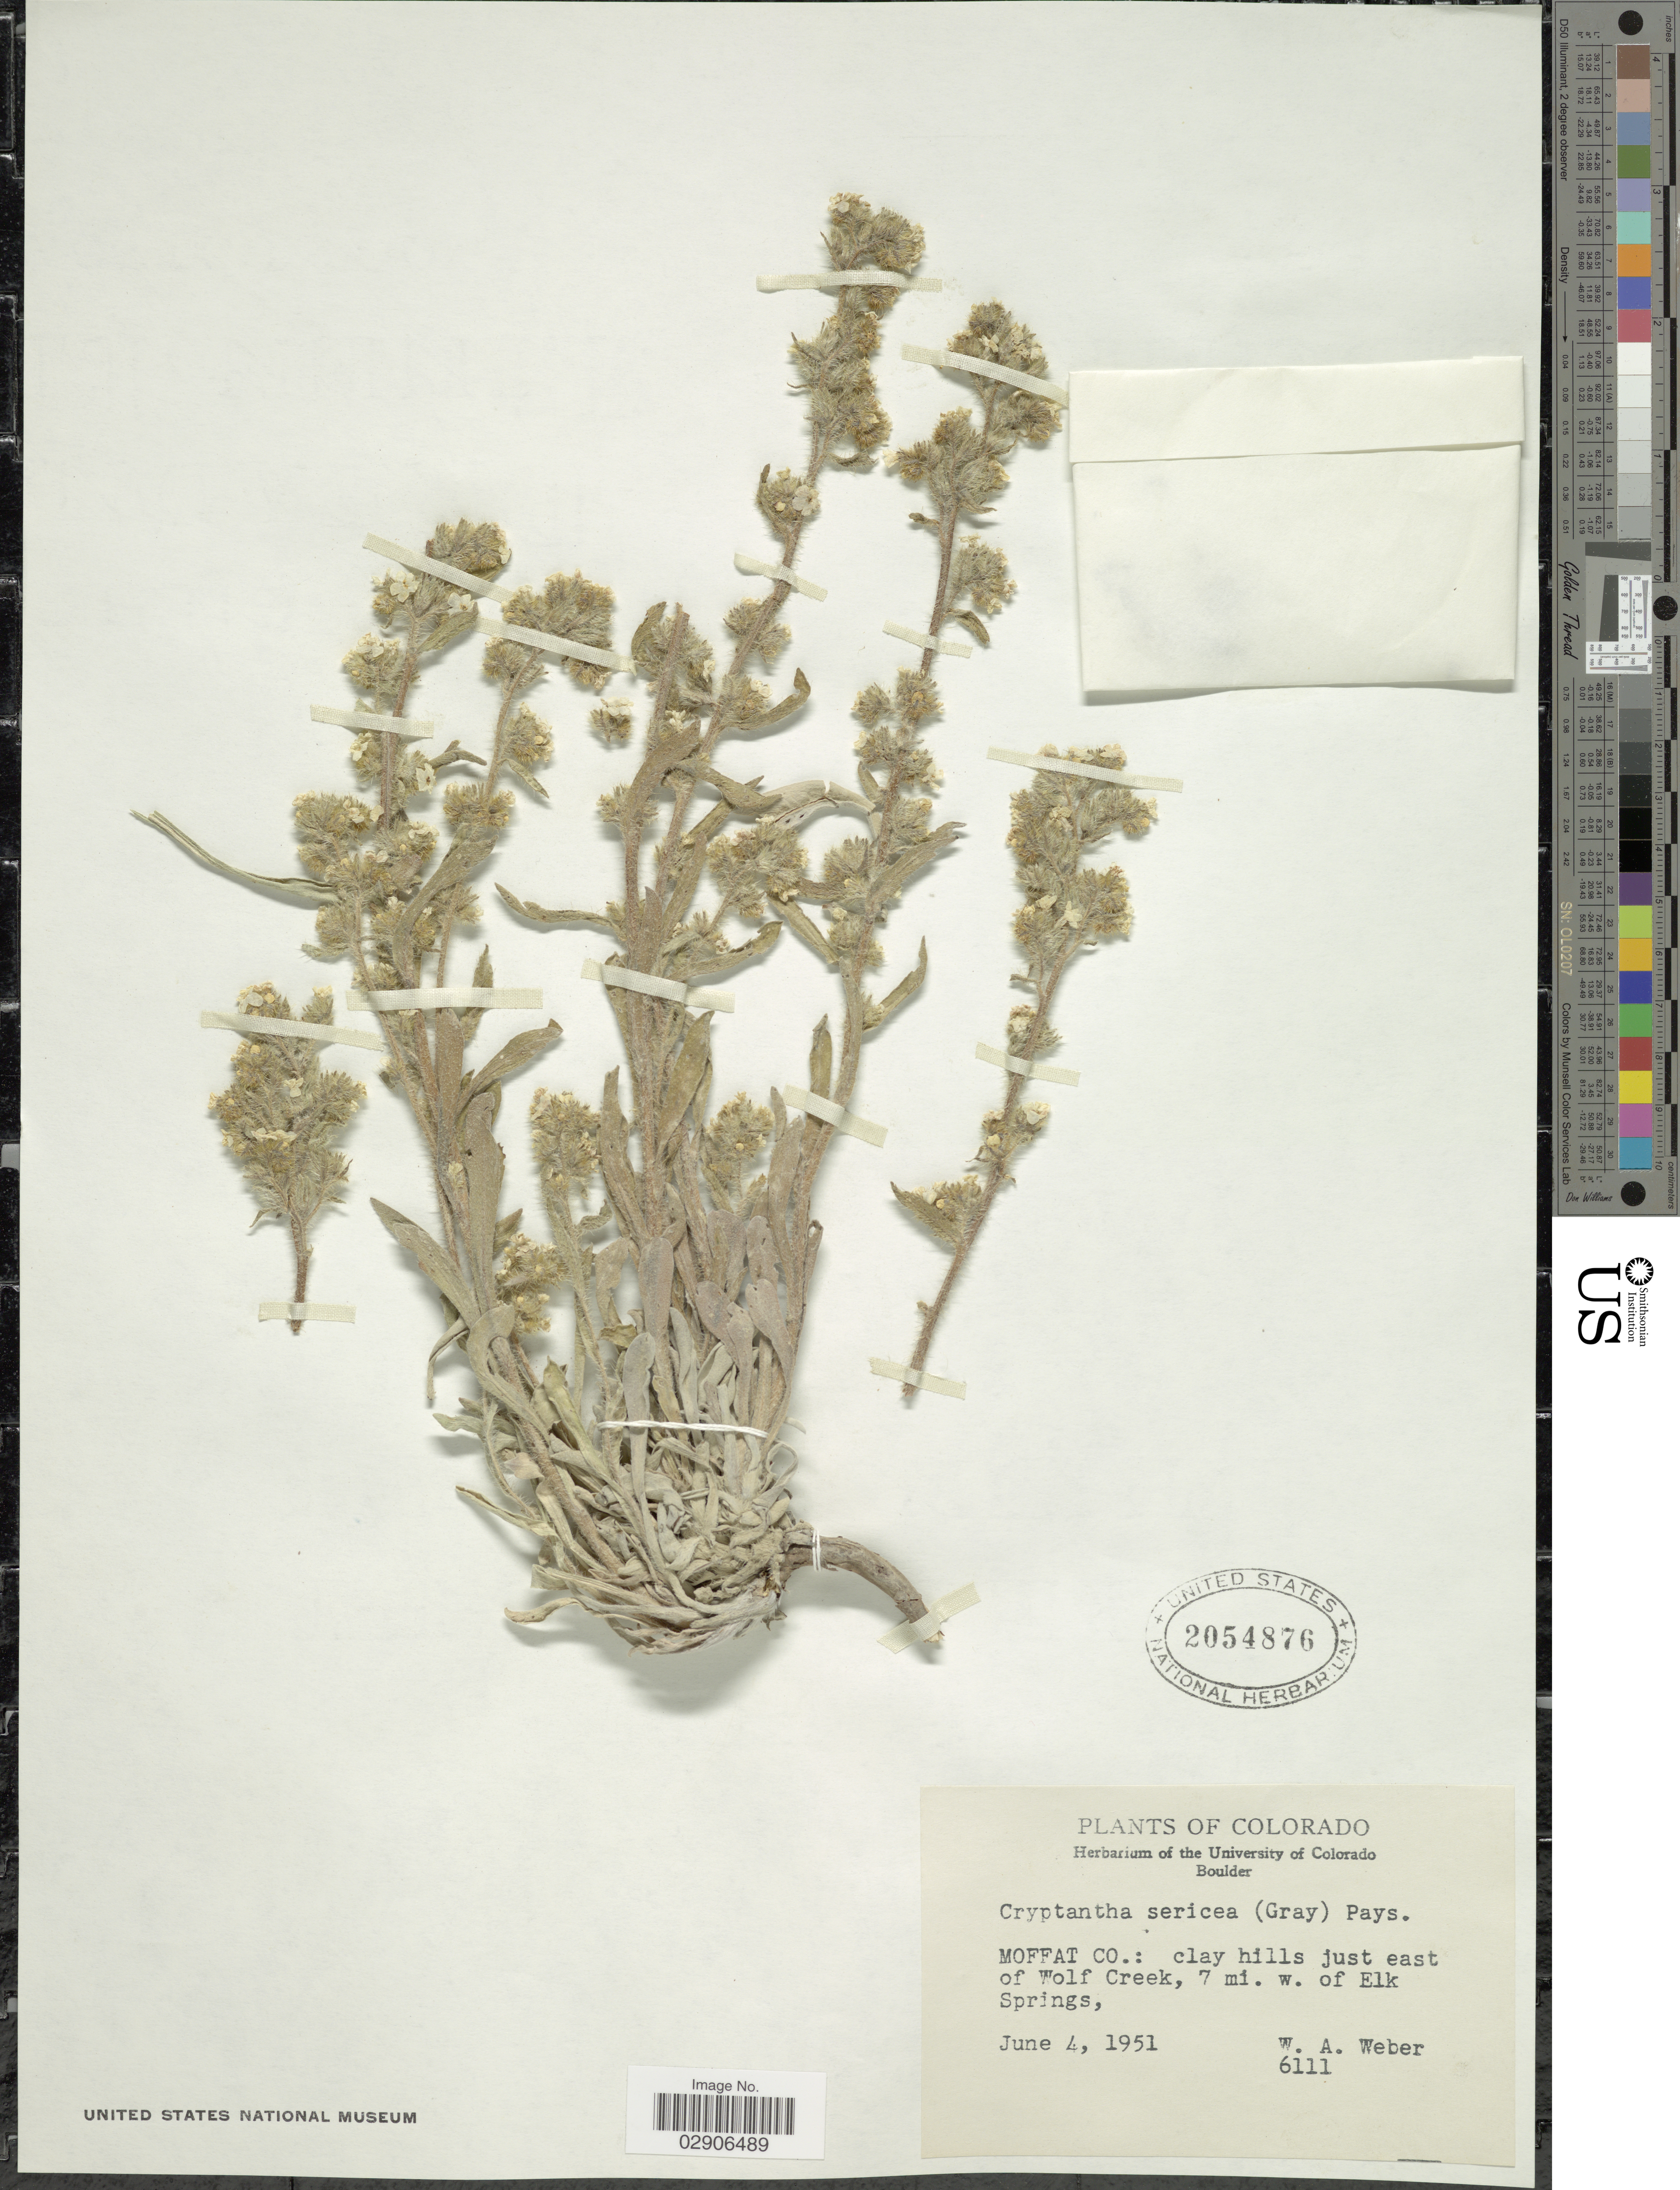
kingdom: Plantae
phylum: Tracheophyta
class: Magnoliopsida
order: Boraginales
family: Boraginaceae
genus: Oreocarya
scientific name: Oreocarya sericea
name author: (A. Gray) Greene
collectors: W. A. Weber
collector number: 6111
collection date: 1951-06-04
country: United States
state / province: Colorado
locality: Moffat Co.: clay hills just east of Wolf Creek, 7 mi. w. of Elk Springs.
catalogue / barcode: US 2054876